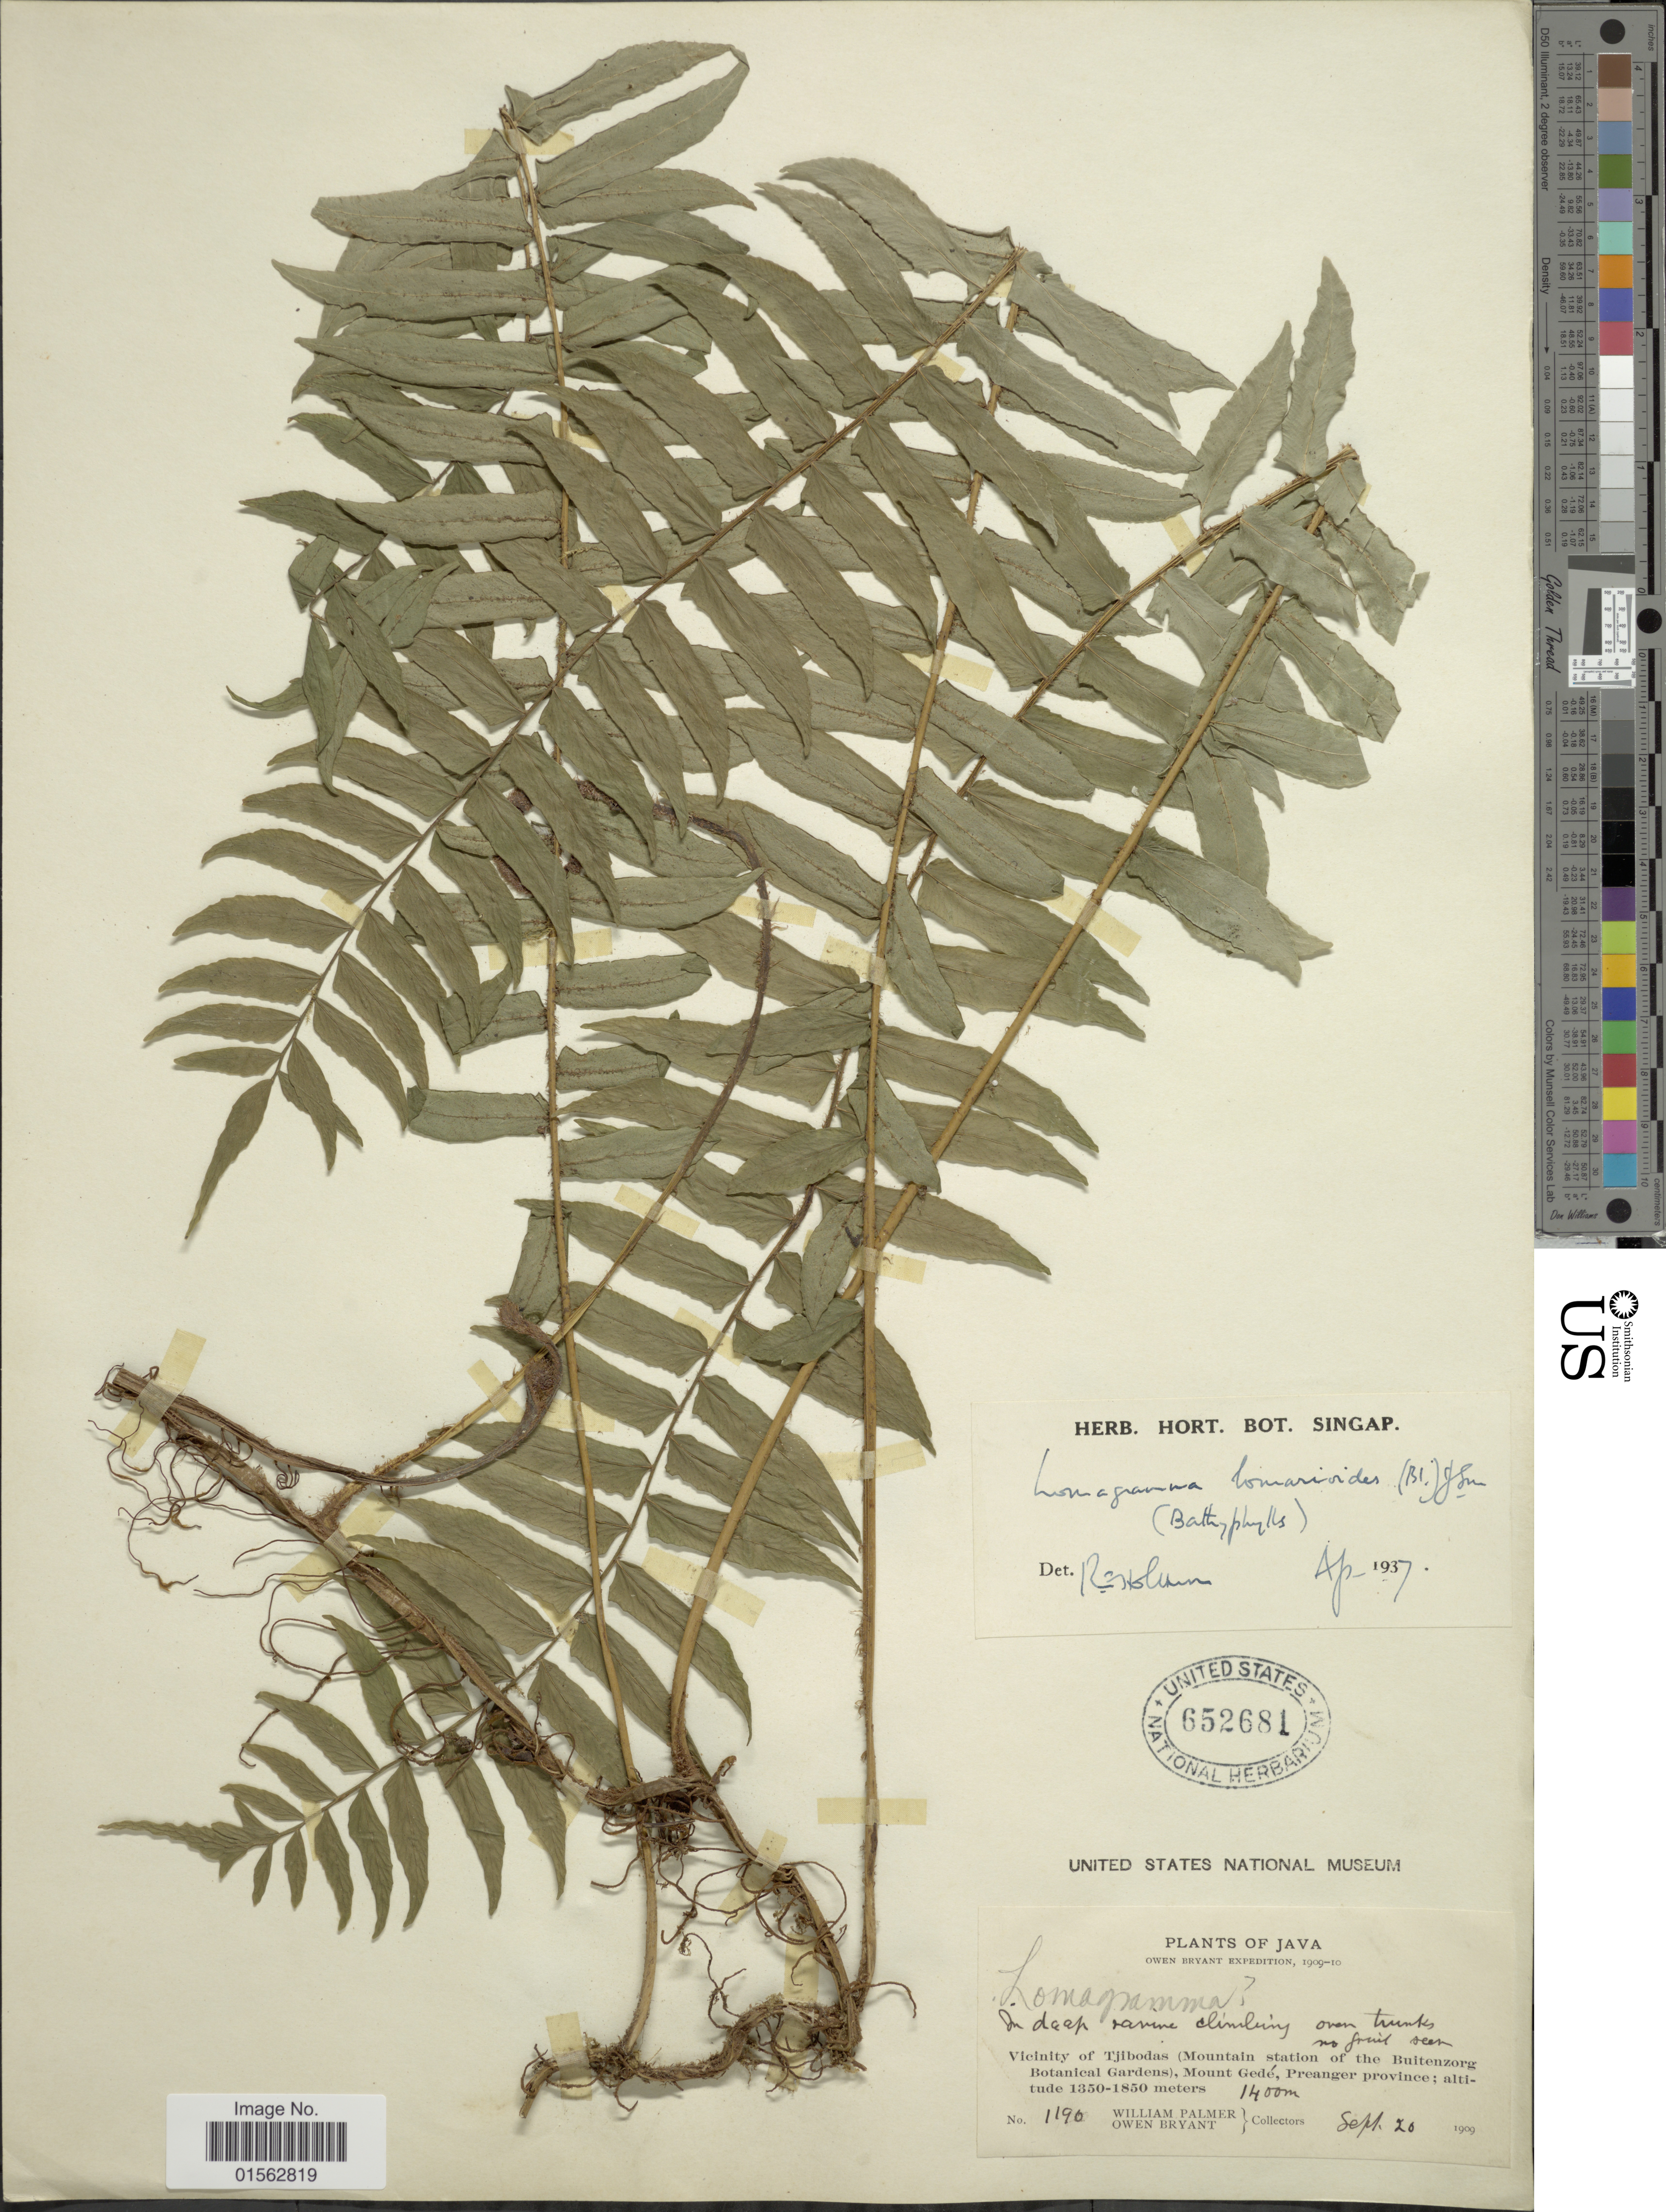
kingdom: Plantae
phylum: Tracheophyta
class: Polypodiopsida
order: Polypodiales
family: Dryopteridaceae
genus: Lomagramma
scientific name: Lomagramma lomarioides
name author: (Blume) J. Sm.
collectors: W. Palmer & O. Bryant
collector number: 1190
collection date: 1909-09-20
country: Indonesia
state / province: Java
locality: Vicinity of Tjibodas (Mountain station of the Buitenzorg Botanical Gardens), Mount Gedé, Preanger province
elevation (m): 1400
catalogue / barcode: US 652681